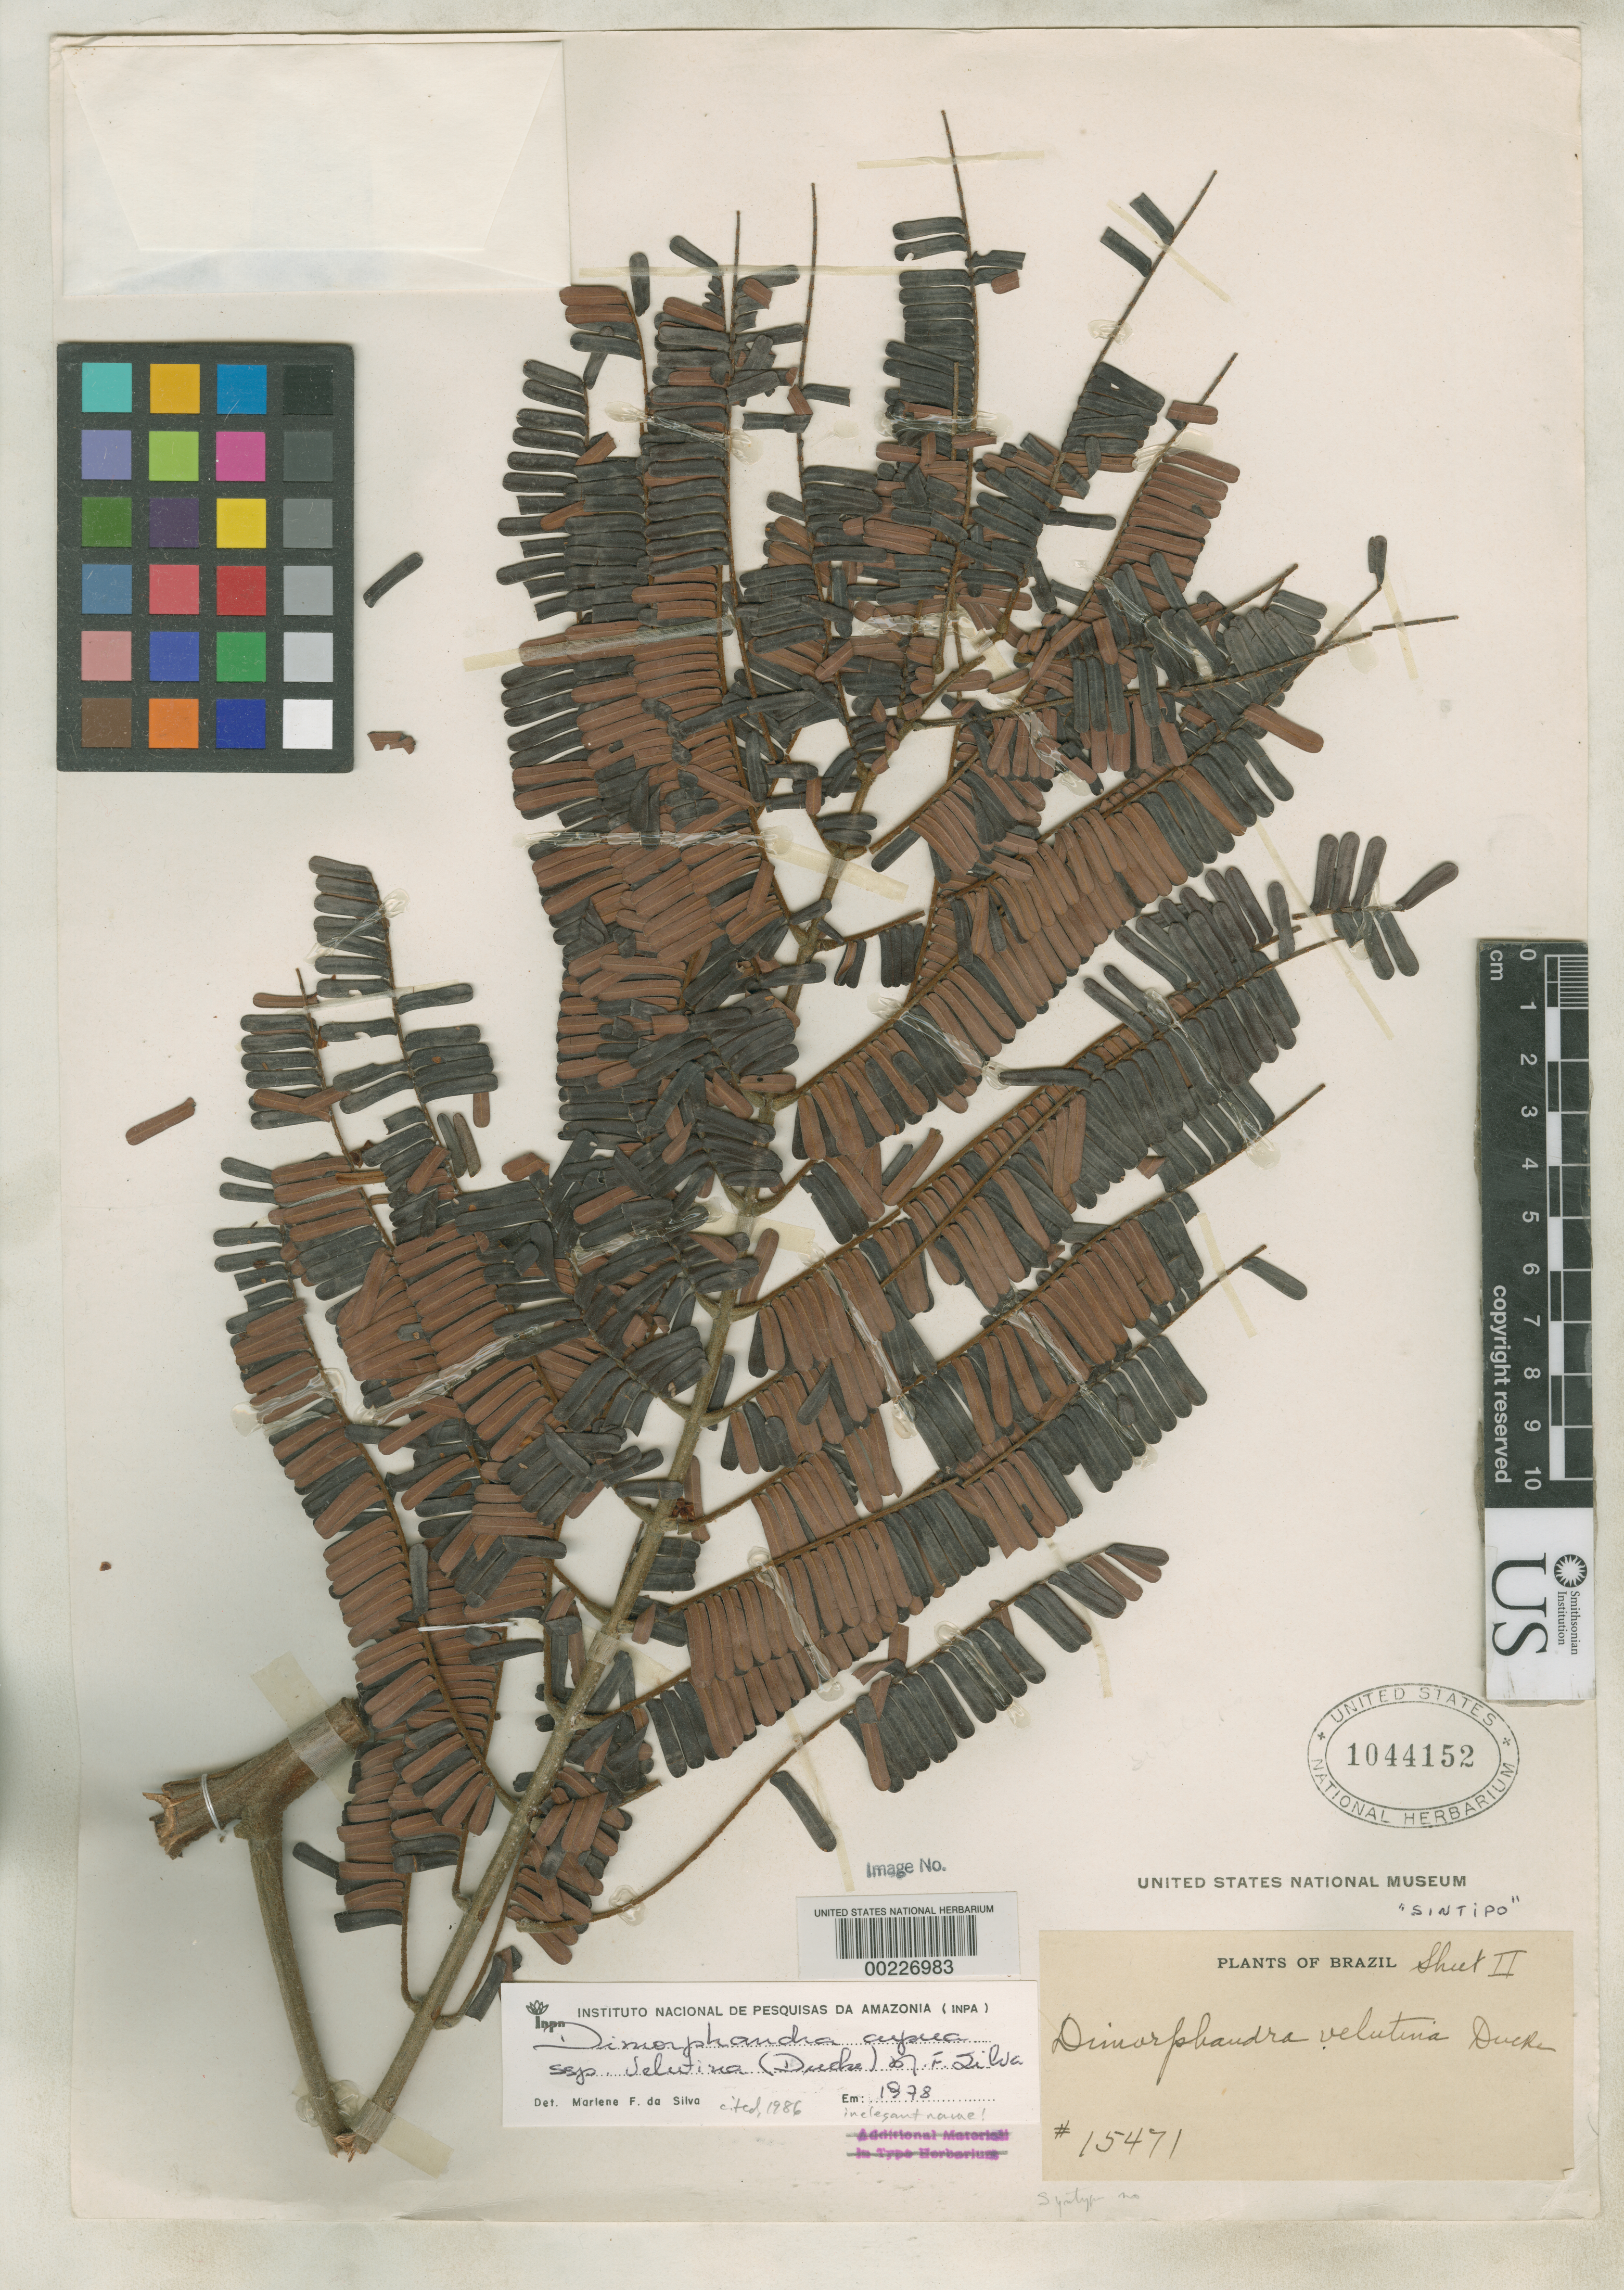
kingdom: Plantae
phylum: Tracheophyta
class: Magnoliopsida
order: Fabales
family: Fabaceae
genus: Dimorphandra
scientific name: Dimorphandra velutina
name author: Ducke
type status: Syntype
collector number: Mus. Goeldi 15471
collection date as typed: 04 Sep 1914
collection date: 1914-09-04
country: Brazil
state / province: Pará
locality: Santa Izabel (Belem-Braganca).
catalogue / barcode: US 1044152